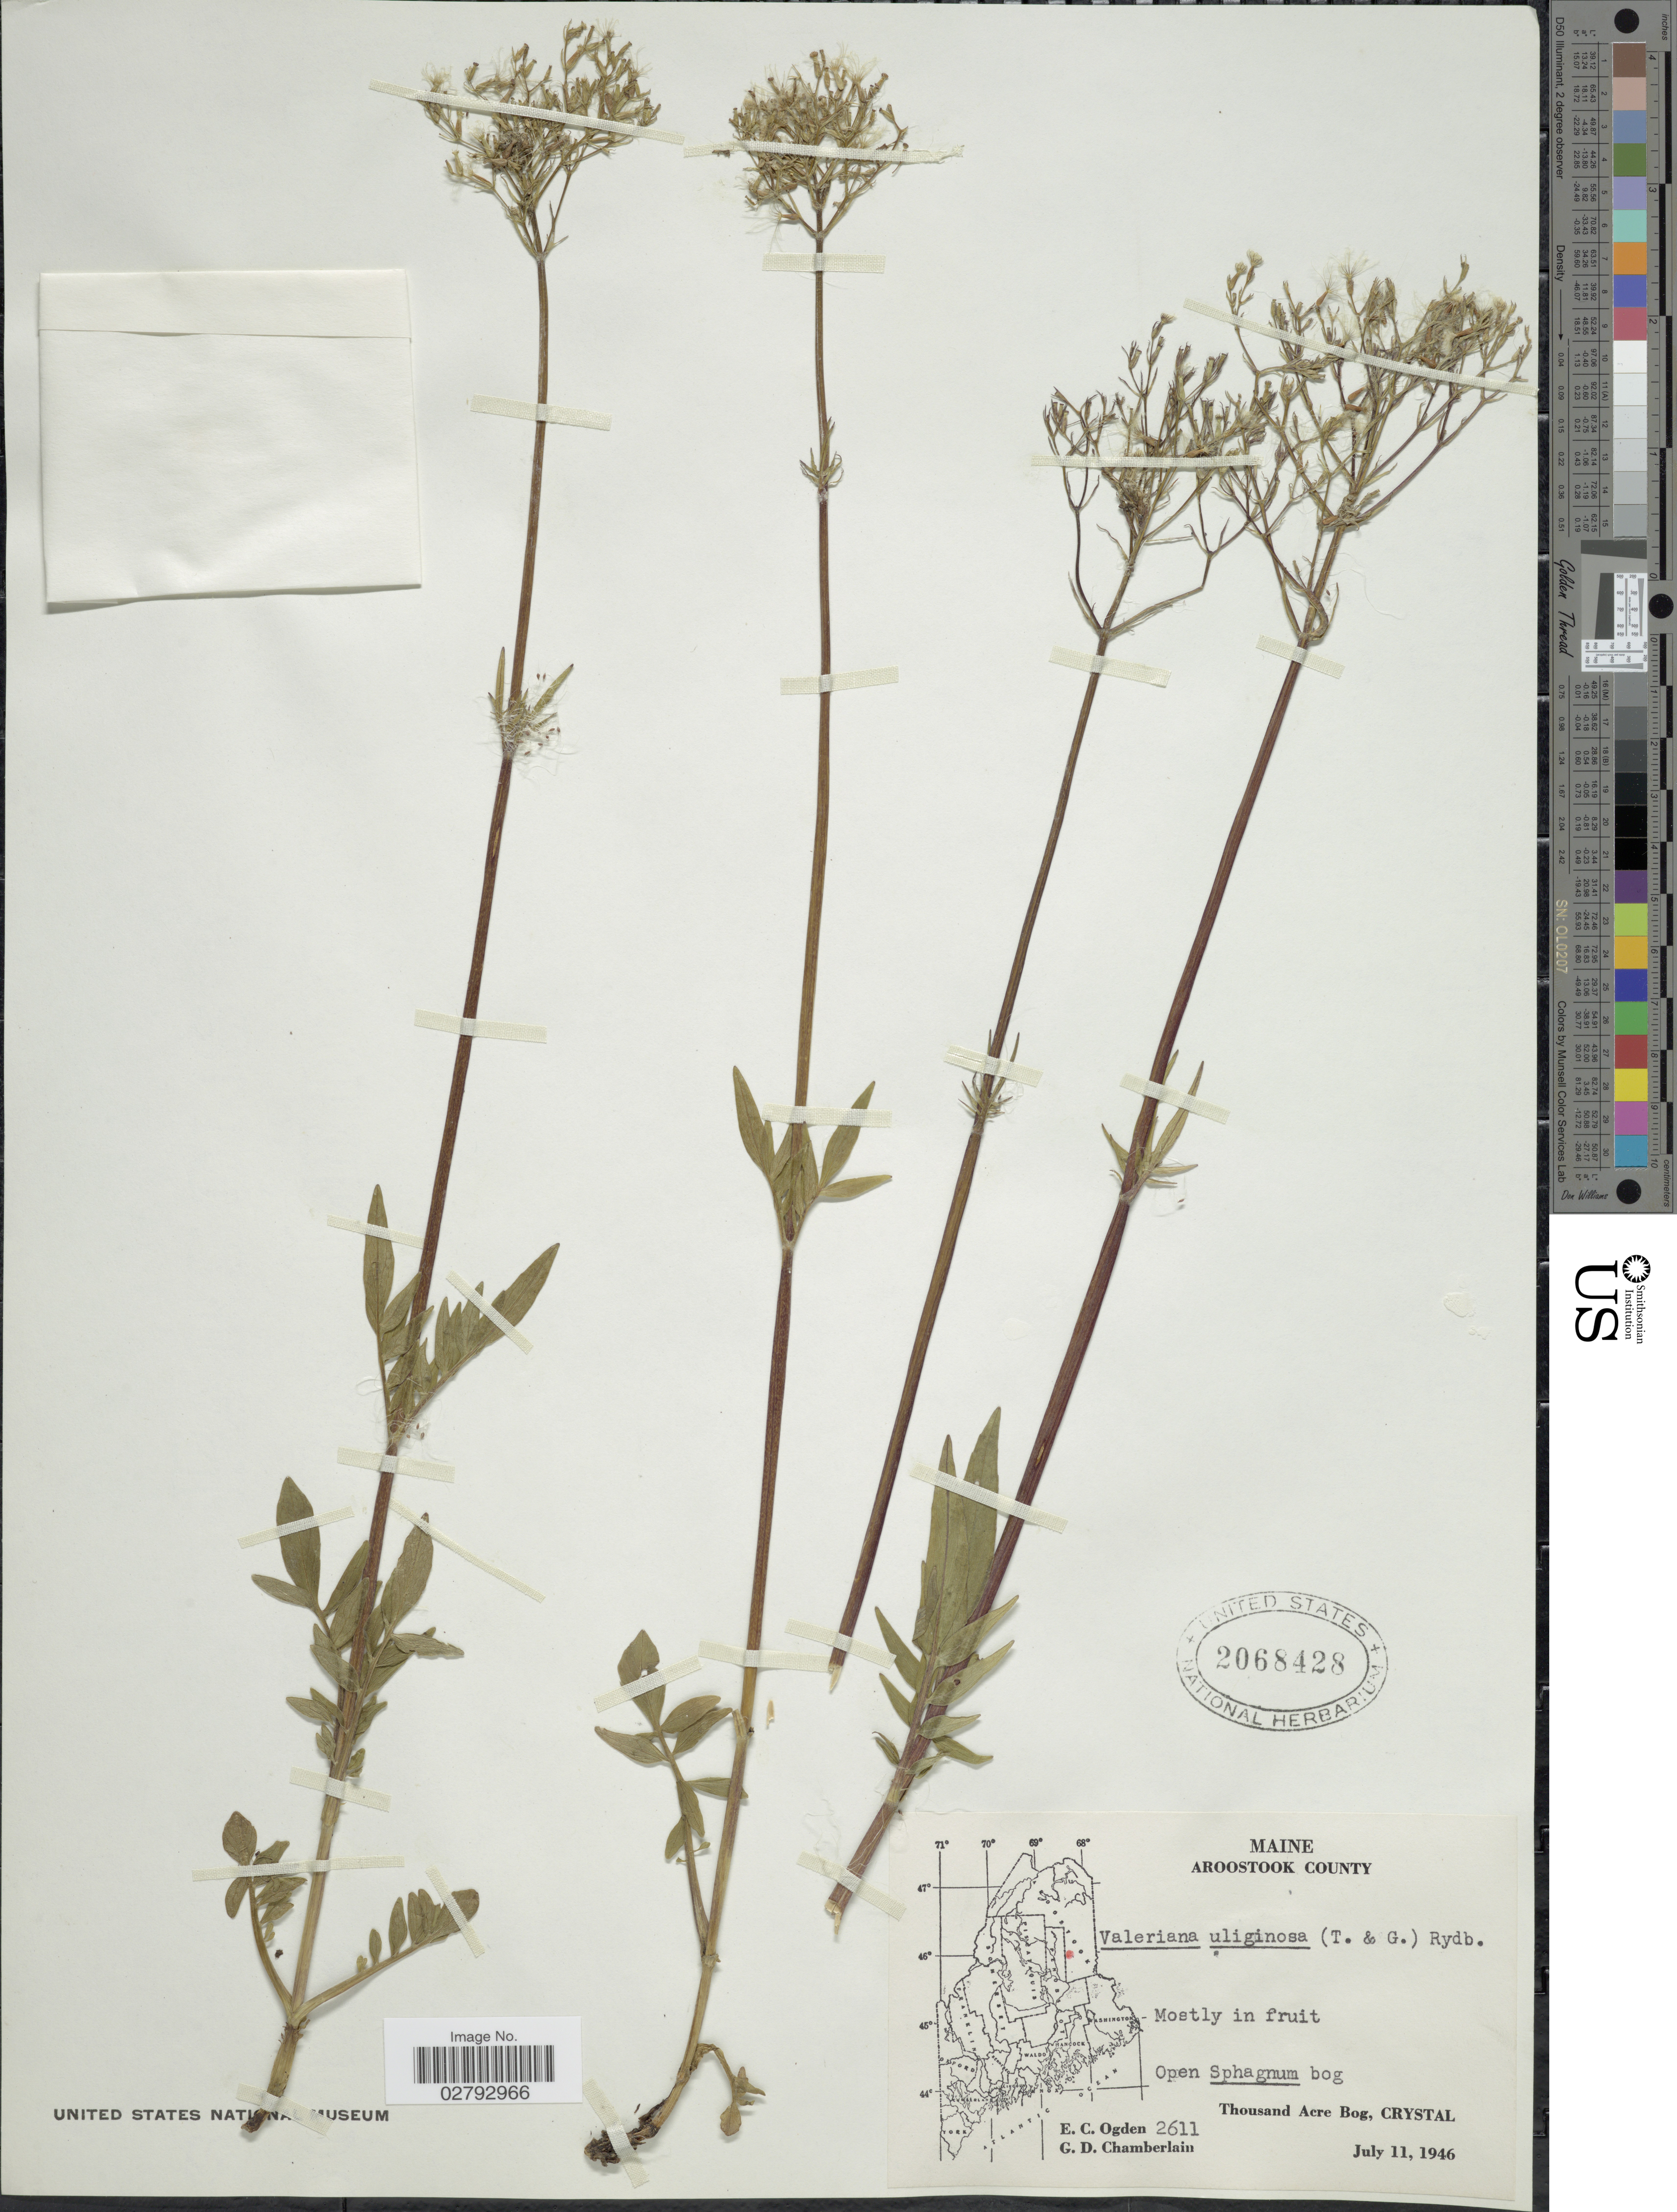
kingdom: Plantae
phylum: Tracheophyta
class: Magnoliopsida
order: Dipsacales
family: Caprifoliaceae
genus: Valeriana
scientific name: Valeriana dioica subsp. sylvatica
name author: (Sol. ex Richardson) F.G. Mey.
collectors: E. Ogden & G. D. Chamberlain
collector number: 2611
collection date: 1946-07-11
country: United States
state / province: Maine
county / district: Aroostook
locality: Thousand Acre Bog, Crystal.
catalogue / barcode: US 2068428